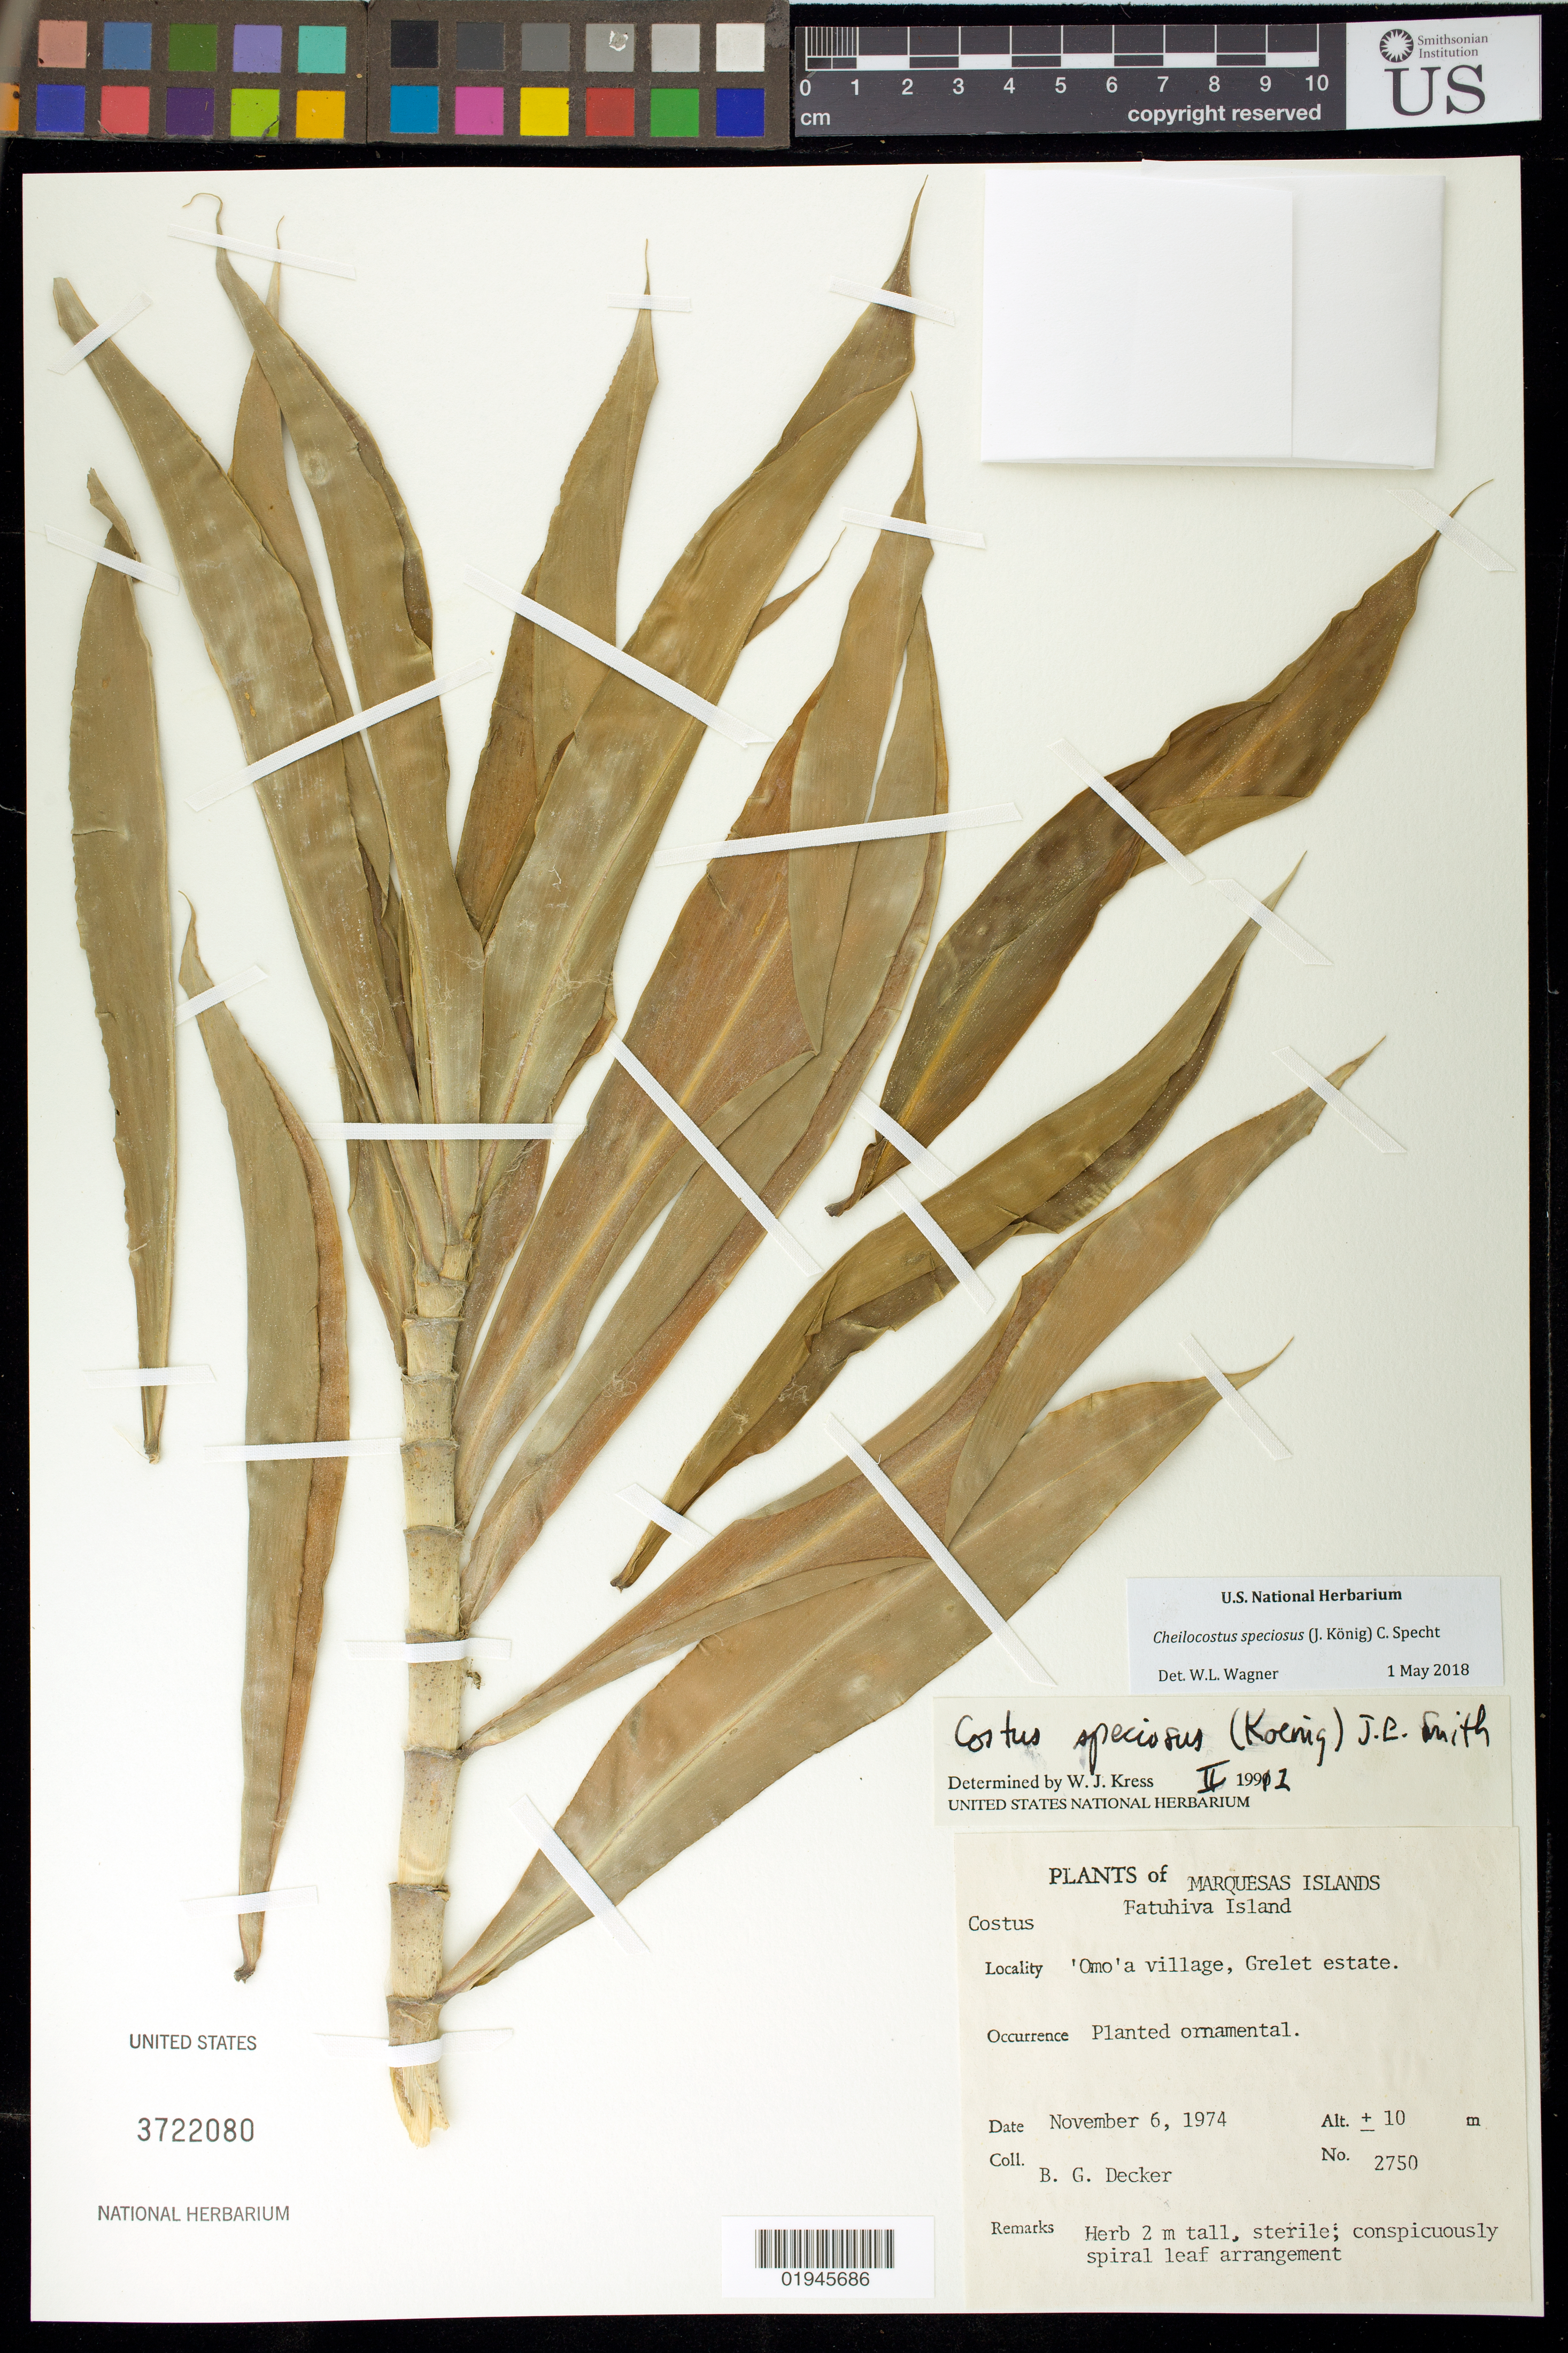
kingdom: Plantae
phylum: Tracheophyta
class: Liliopsida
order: Zingiberales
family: Costaceae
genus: Hellenia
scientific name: Hellenia speciosa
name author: (J. Koenig) S.R. Dutta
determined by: Wagner, W. L., (BOT), Smithsonian Institution - National Museum of Natural History (UNITED STATES)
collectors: B. G. Decker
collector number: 2750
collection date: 1974-11-06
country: French Polynesia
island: Fatu Hiva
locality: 'Omo'a village, Grelet estate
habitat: Planted ornamental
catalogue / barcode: US 3722080